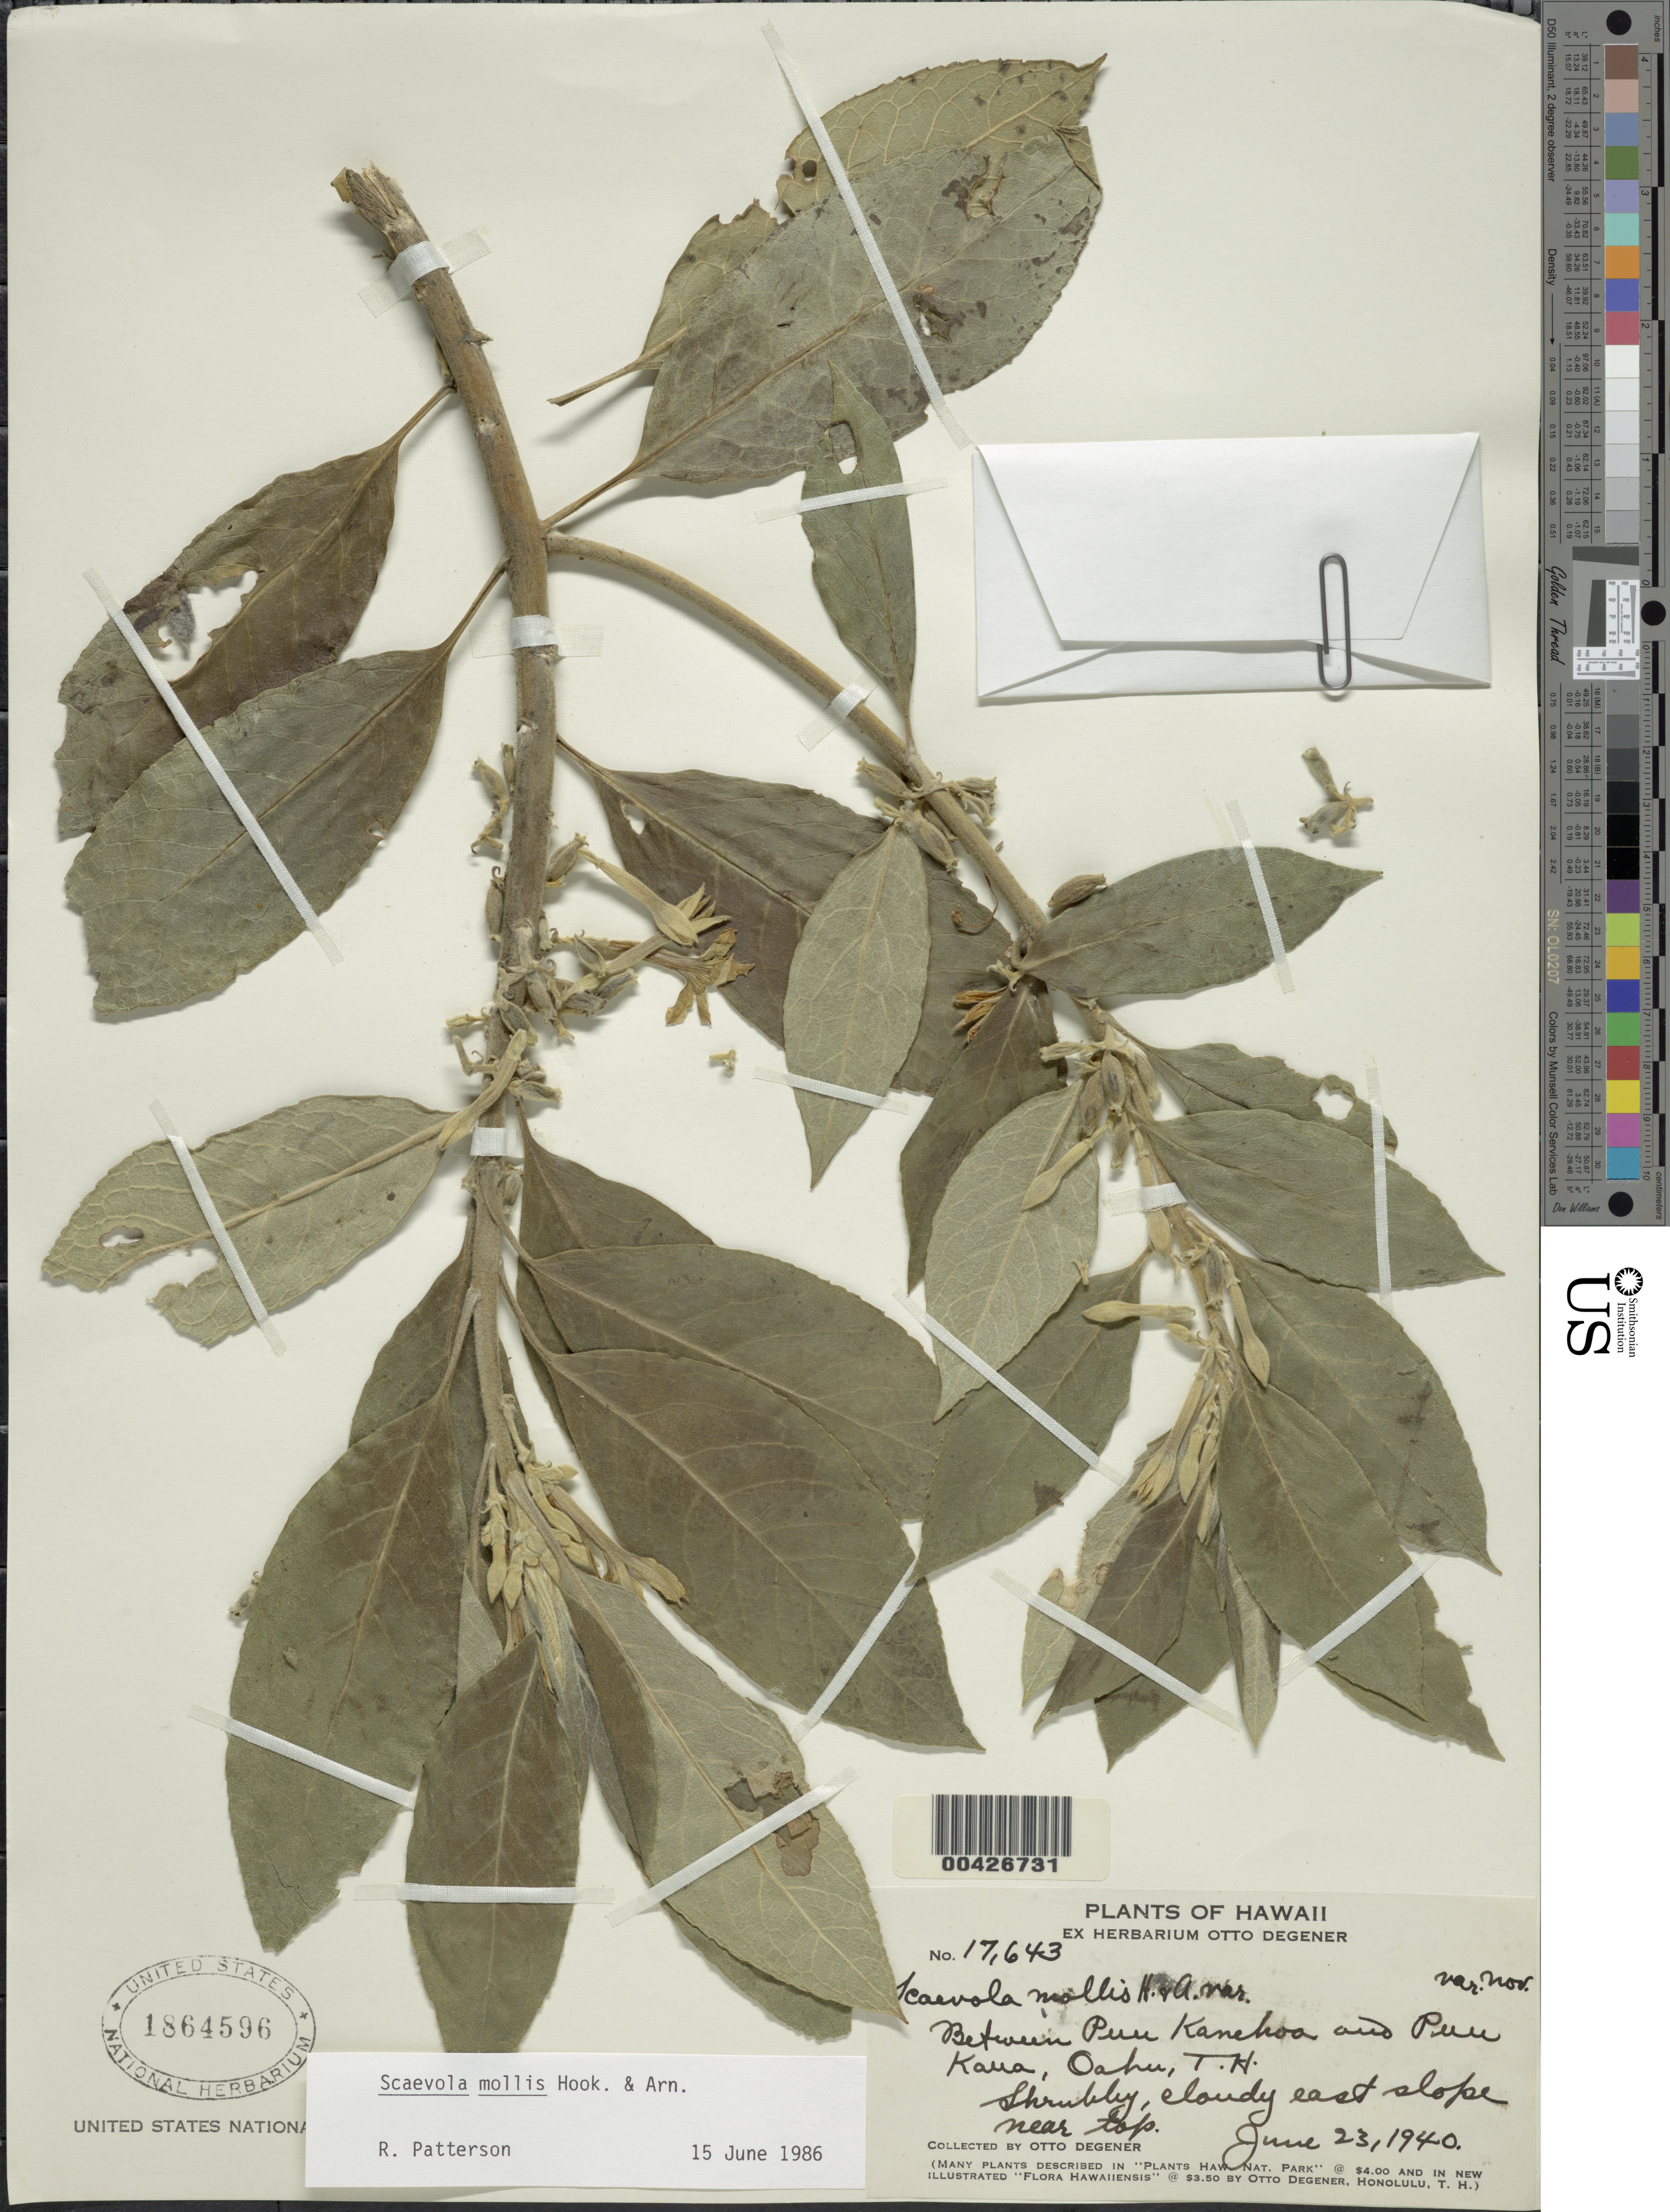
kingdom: Plantae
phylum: Tracheophyta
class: Magnoliopsida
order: Asterales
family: Goodeniaceae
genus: Scaevola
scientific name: Scaevola mollis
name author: Hook. & Arn.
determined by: Patterson, R.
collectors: O. Degener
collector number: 17643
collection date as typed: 23 Jun 1940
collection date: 1940-06-23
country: United States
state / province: Hawaii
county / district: Honolulu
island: Oahu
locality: Between Puu Kanehoa and Puu Kaua, E slope near top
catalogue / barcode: US 1864596